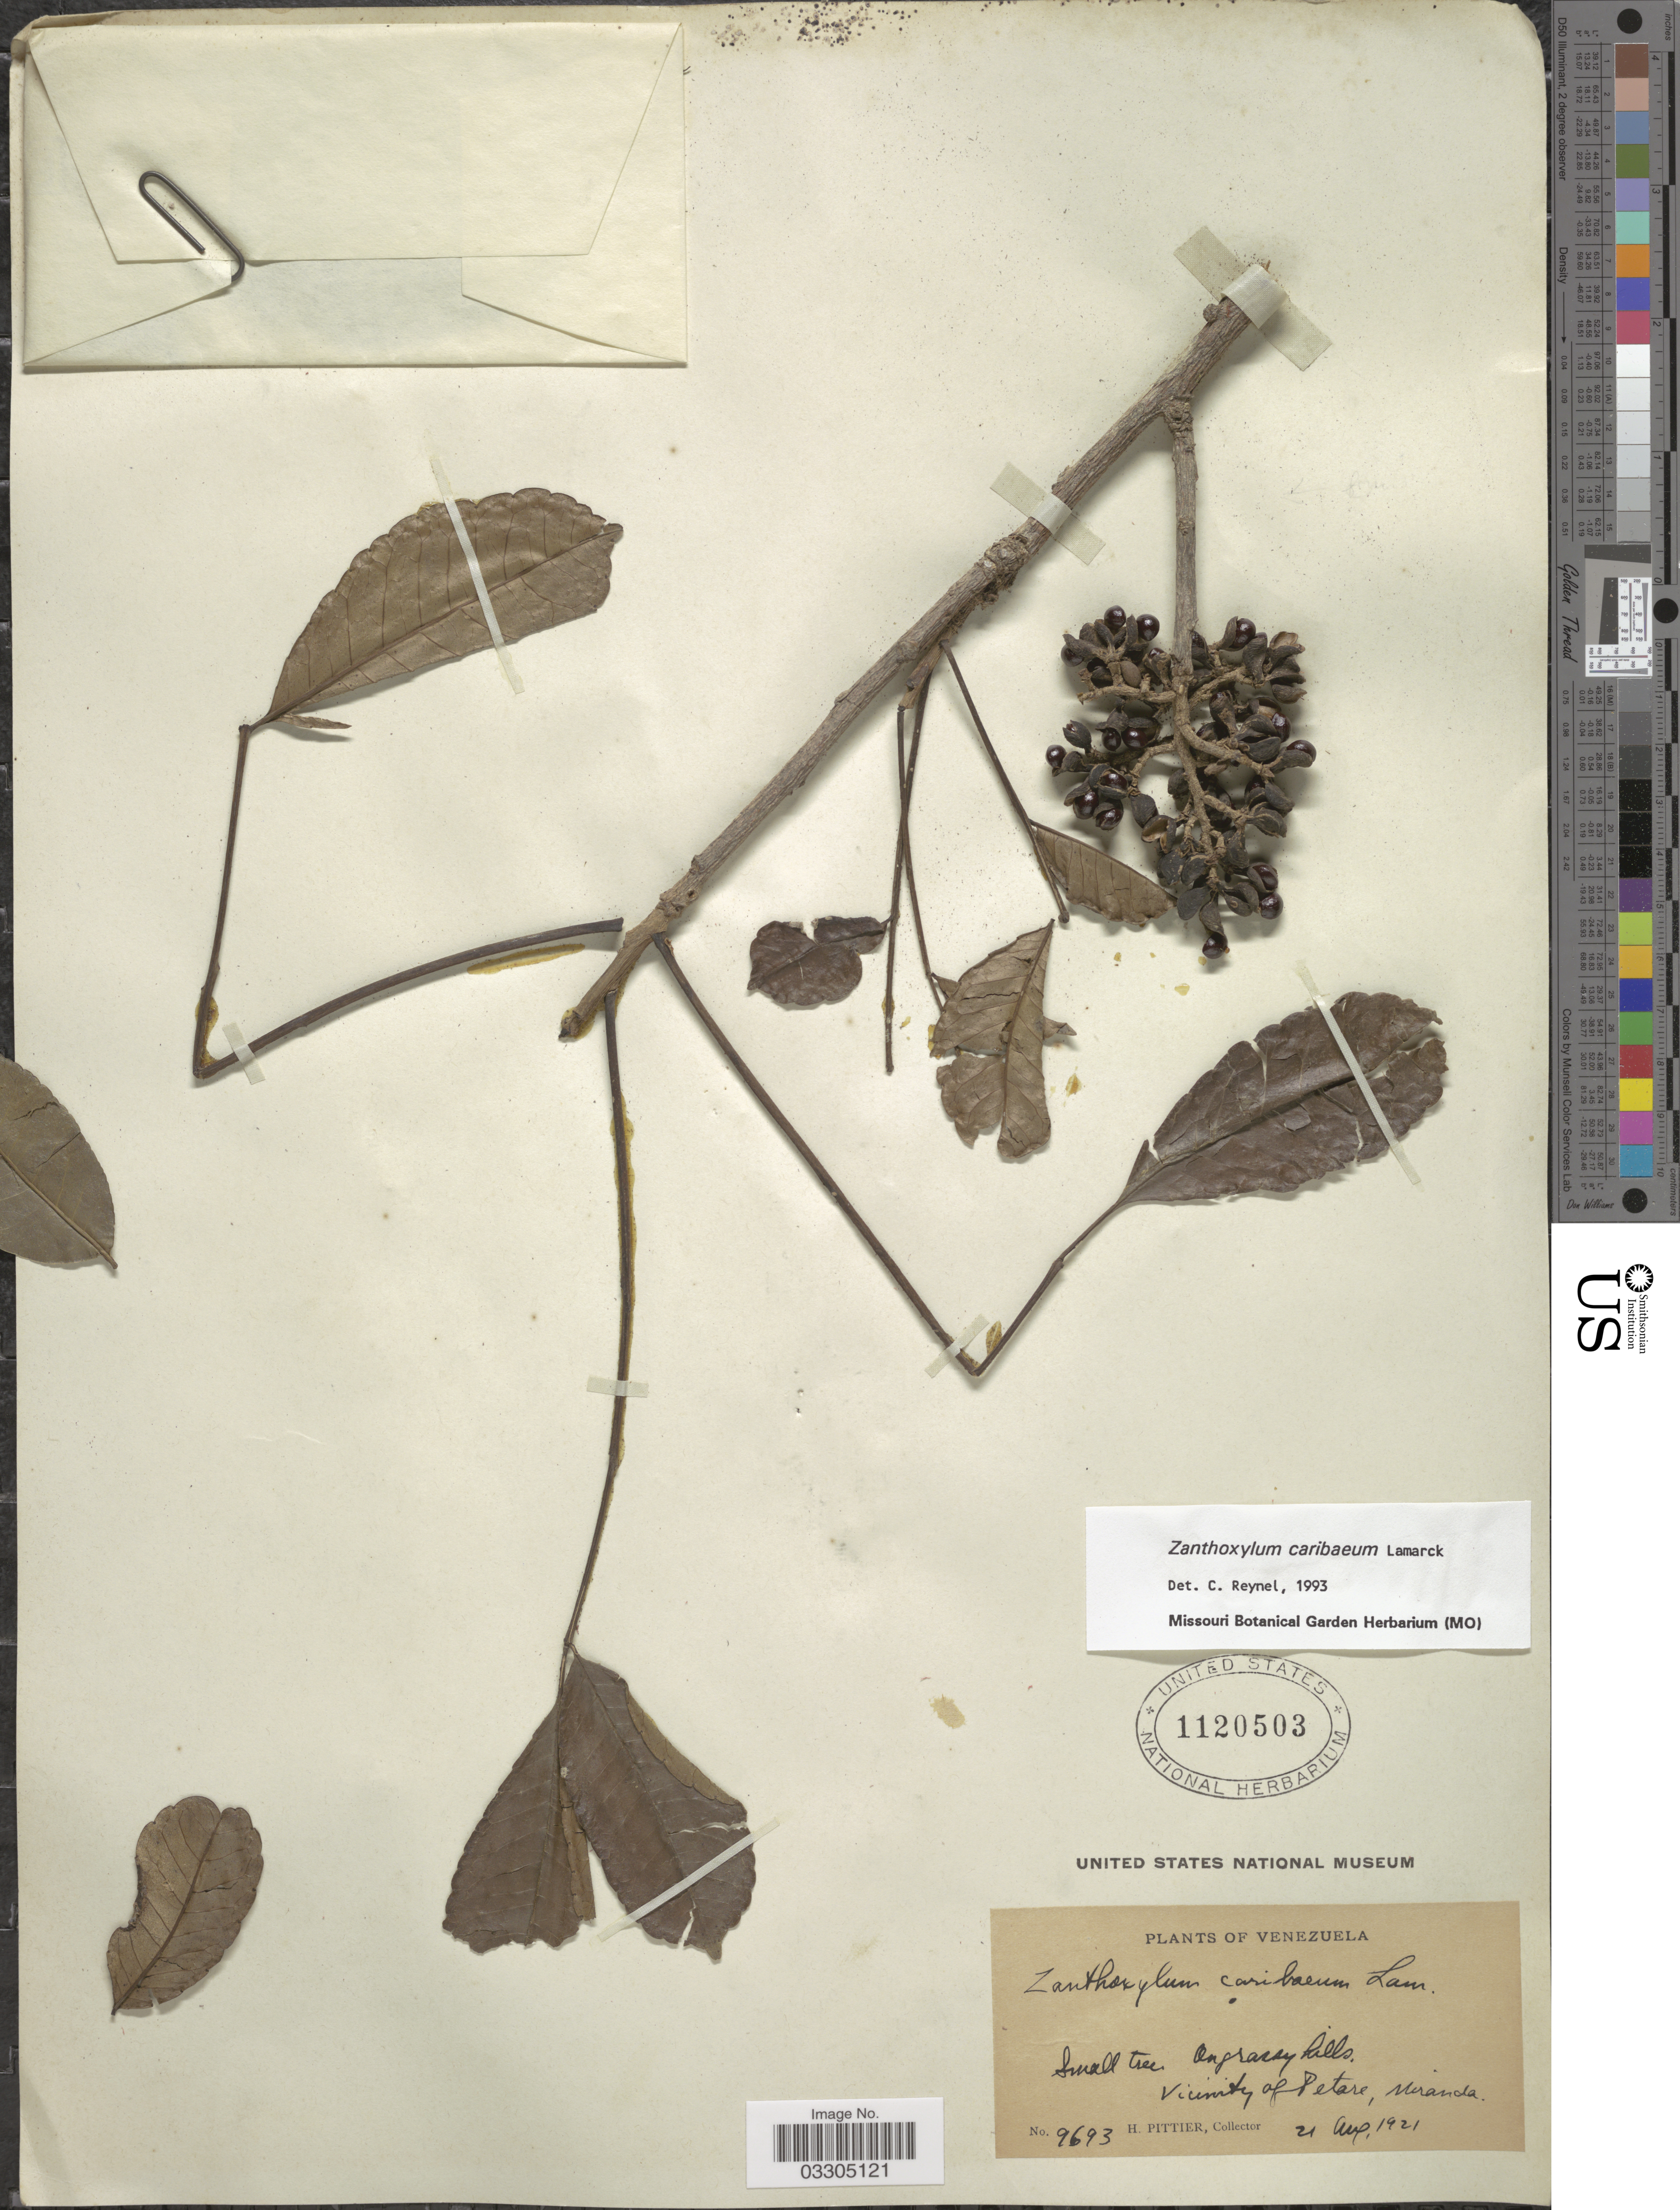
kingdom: Plantae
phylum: Tracheophyta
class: Magnoliopsida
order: Sapindales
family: Rutaceae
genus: Zanthoxylum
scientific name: Zanthoxylum caribaeum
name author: Lam.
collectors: H. F. Pittier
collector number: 9693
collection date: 1921-08-21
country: Venezuela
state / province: Miranda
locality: Vicinity of Petare.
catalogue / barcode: US 1120503